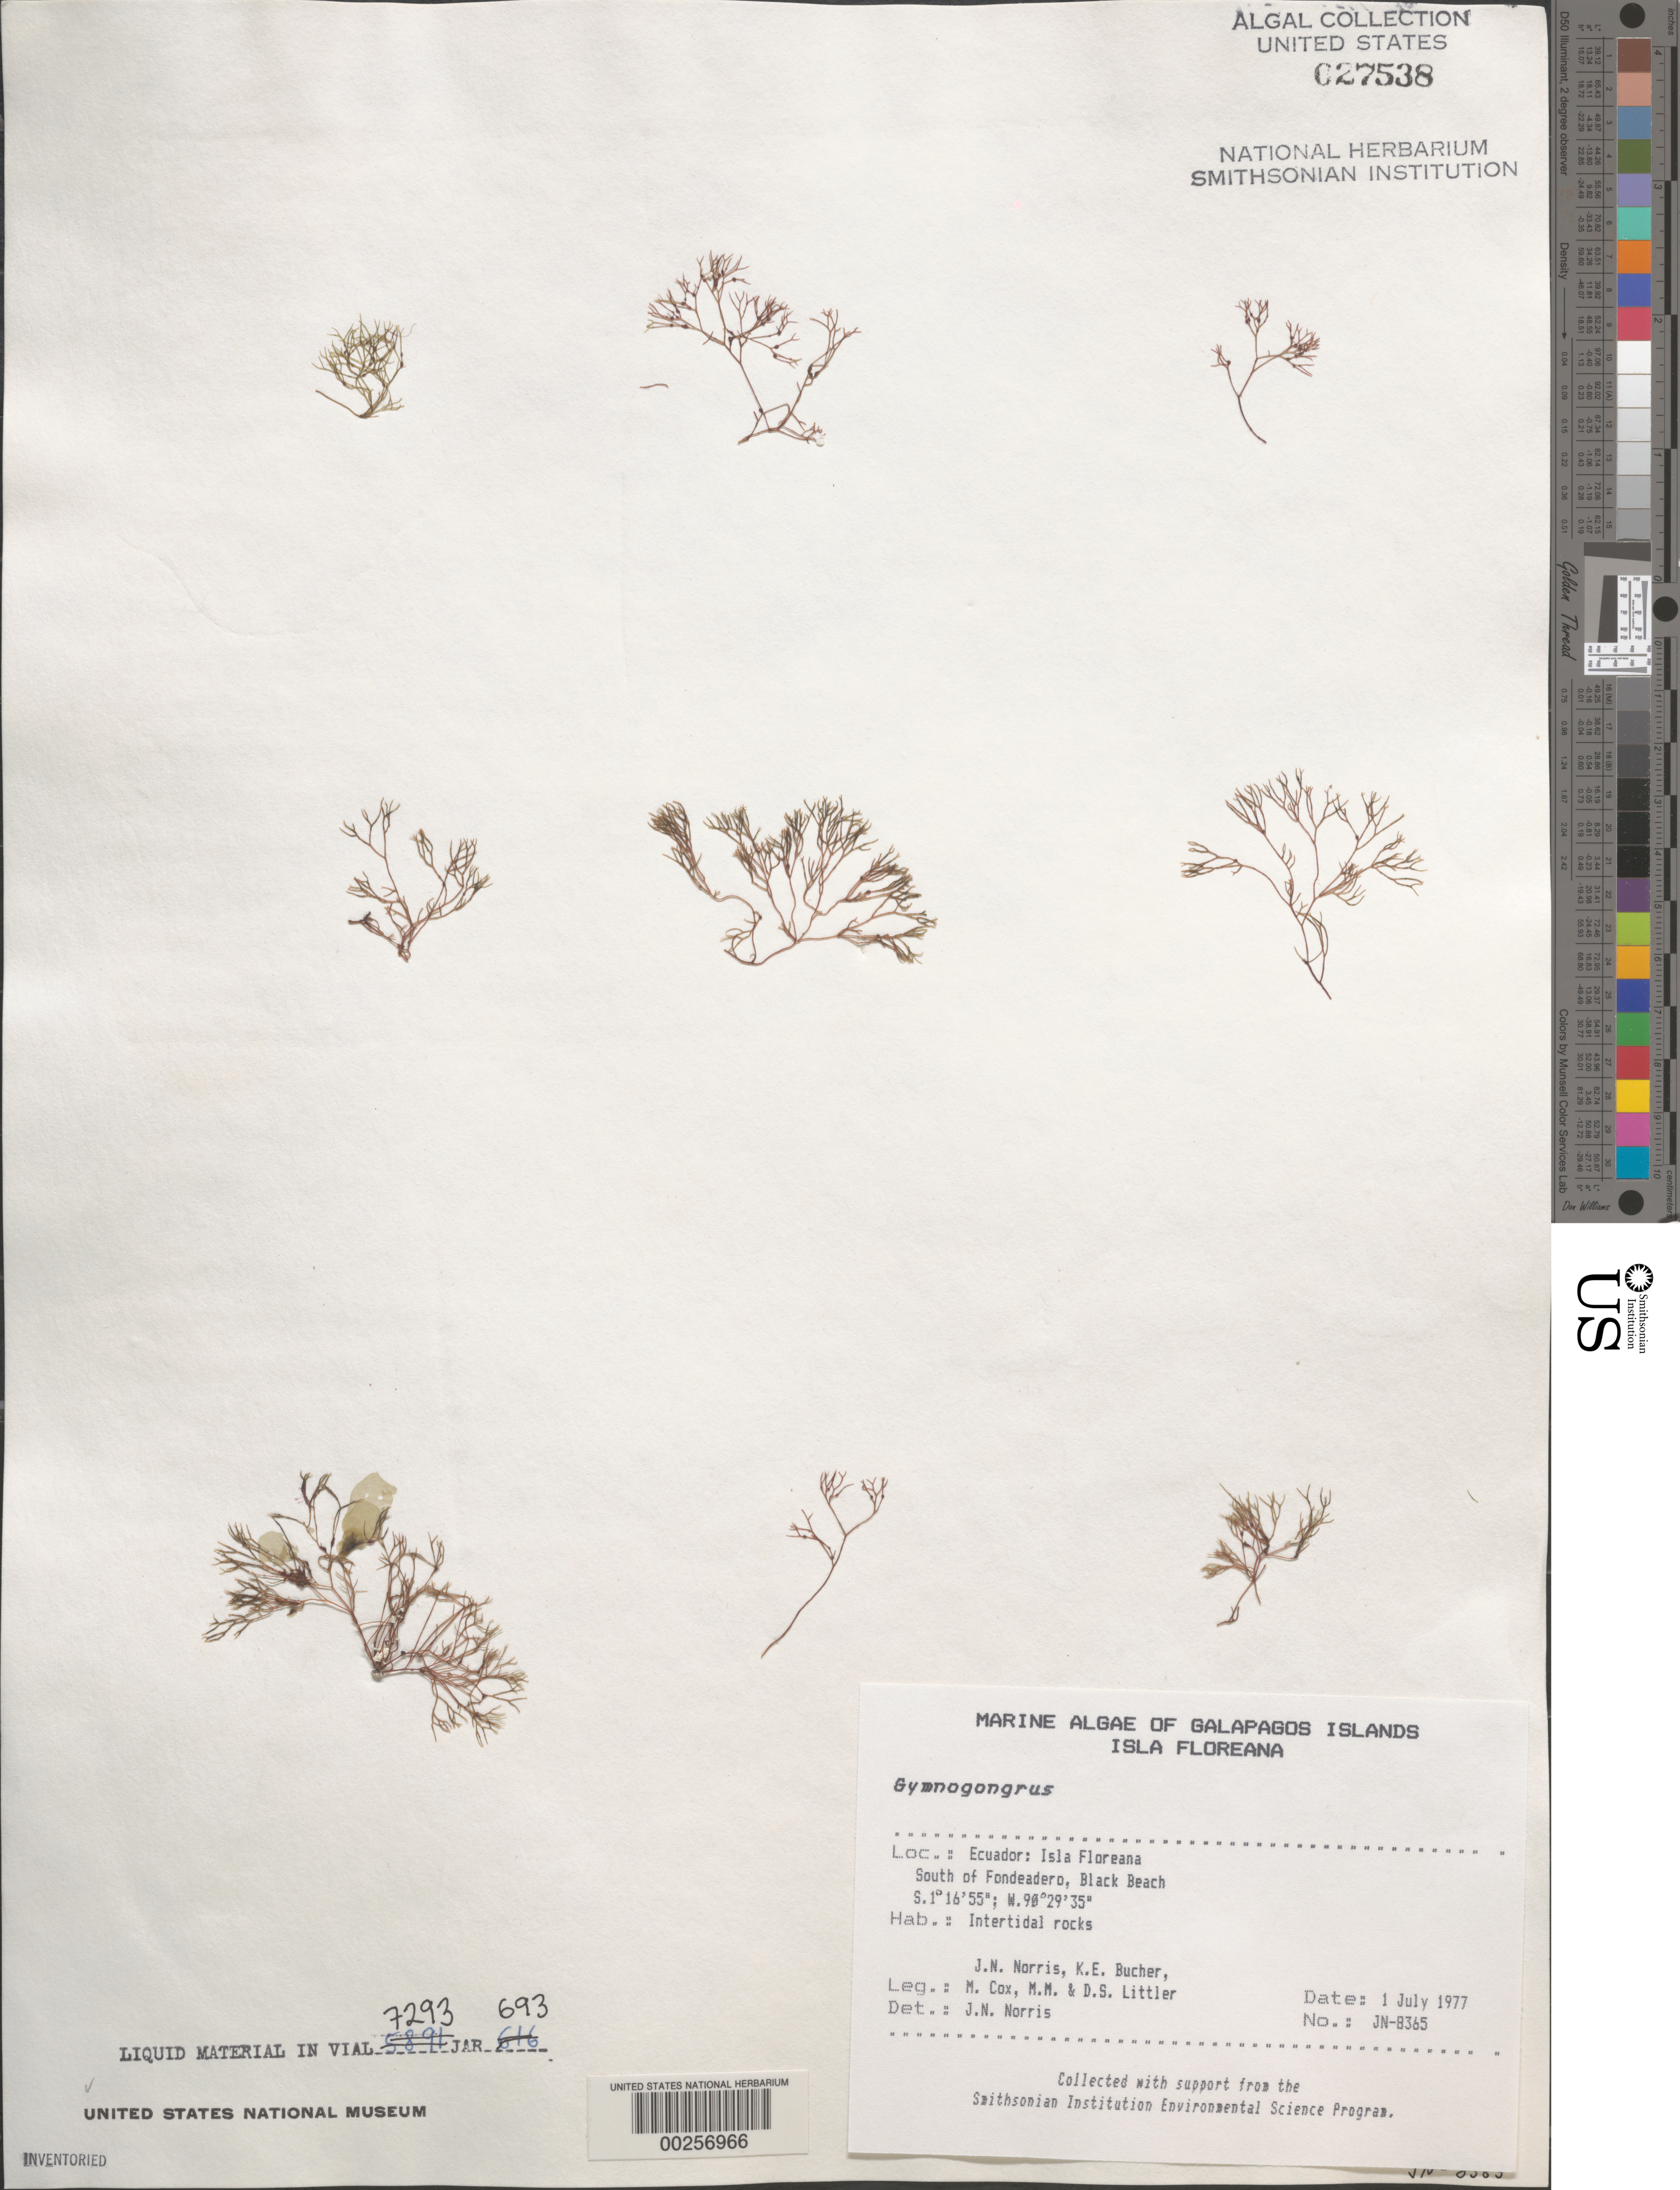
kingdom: Plantae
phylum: Rhodophyta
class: Florideophyceae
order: Gigartinales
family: Phyllophoraceae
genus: Gymnogongrus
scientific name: Gymnogongrus sp.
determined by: Norris, James N.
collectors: J. N. Norris, K. E. Bucher, M. Cox, M. M. Littler & D. S. Littler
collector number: JN-8365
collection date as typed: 01 Jul 1977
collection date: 1977-07-01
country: Ecuador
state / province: Colón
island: Floreana [Charles, Santa Maria]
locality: Black Beach south of Fondeadero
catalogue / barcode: US 27538